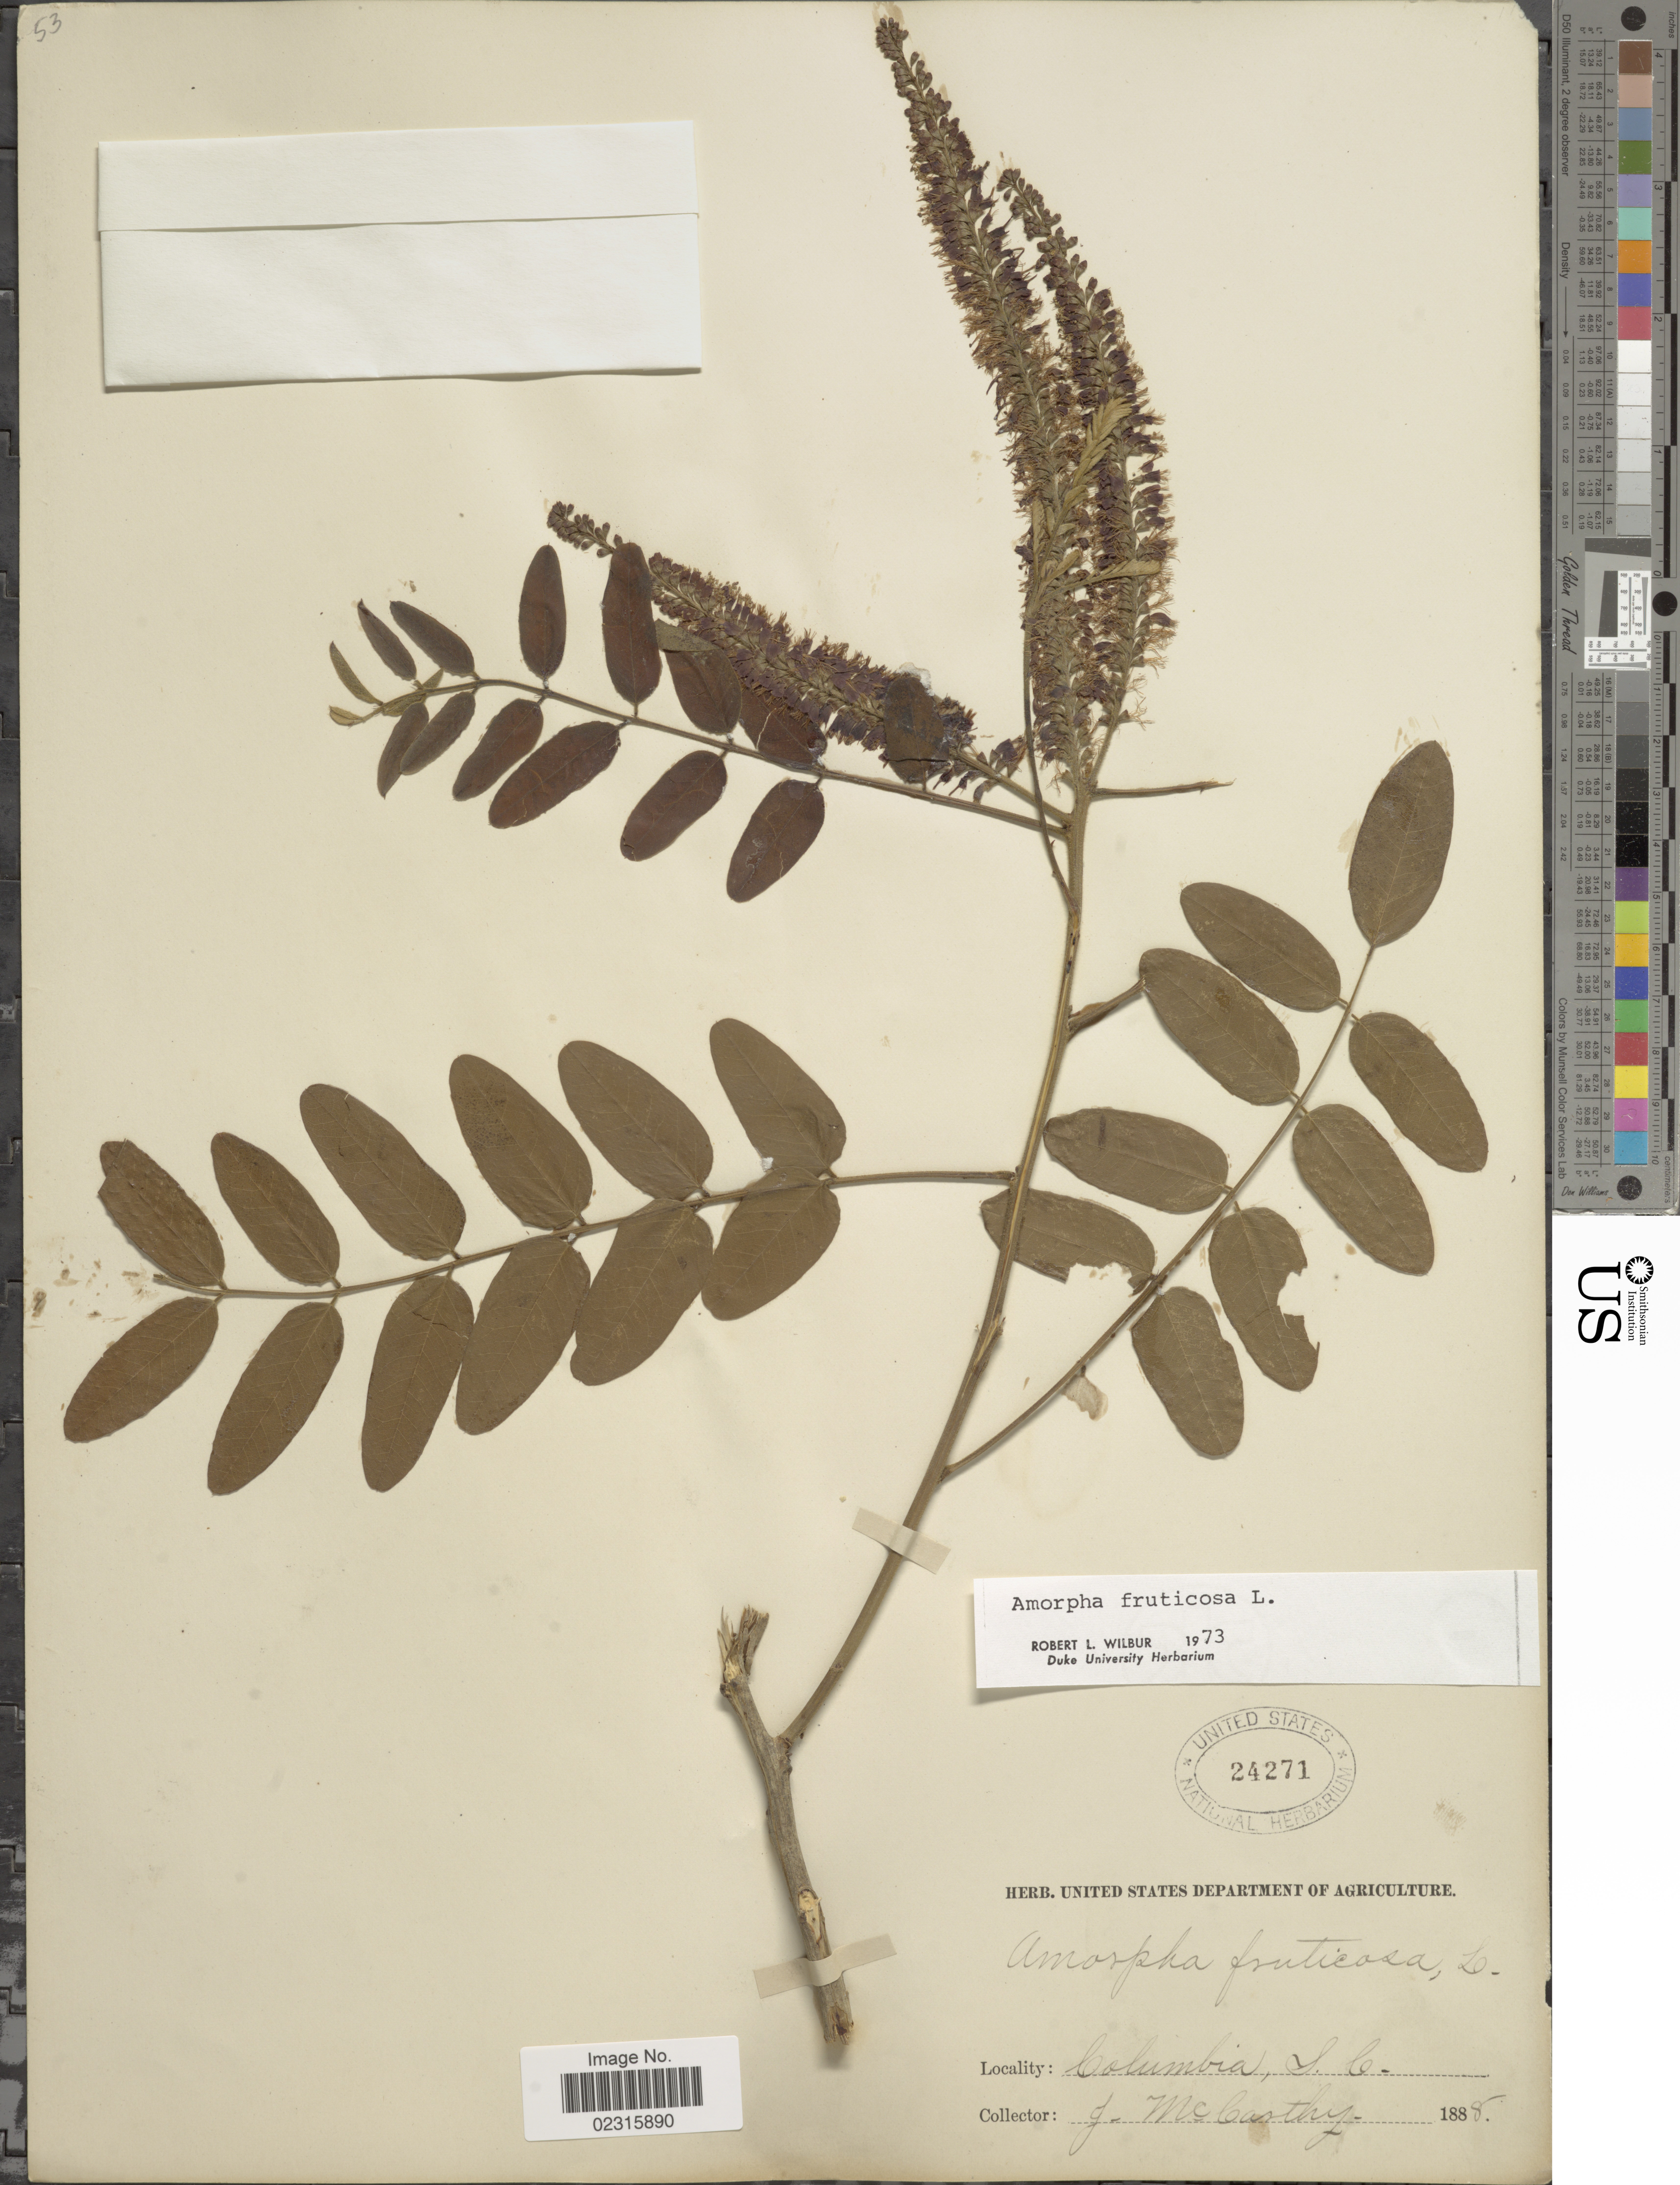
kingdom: Plantae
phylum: Tracheophyta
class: Magnoliopsida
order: Fabales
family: Fabaceae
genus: Amorpha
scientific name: Amorpha fruticosa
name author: L.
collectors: J. McCarthy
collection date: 1888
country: United States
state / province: South Carolina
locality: Columbia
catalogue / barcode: US 24271